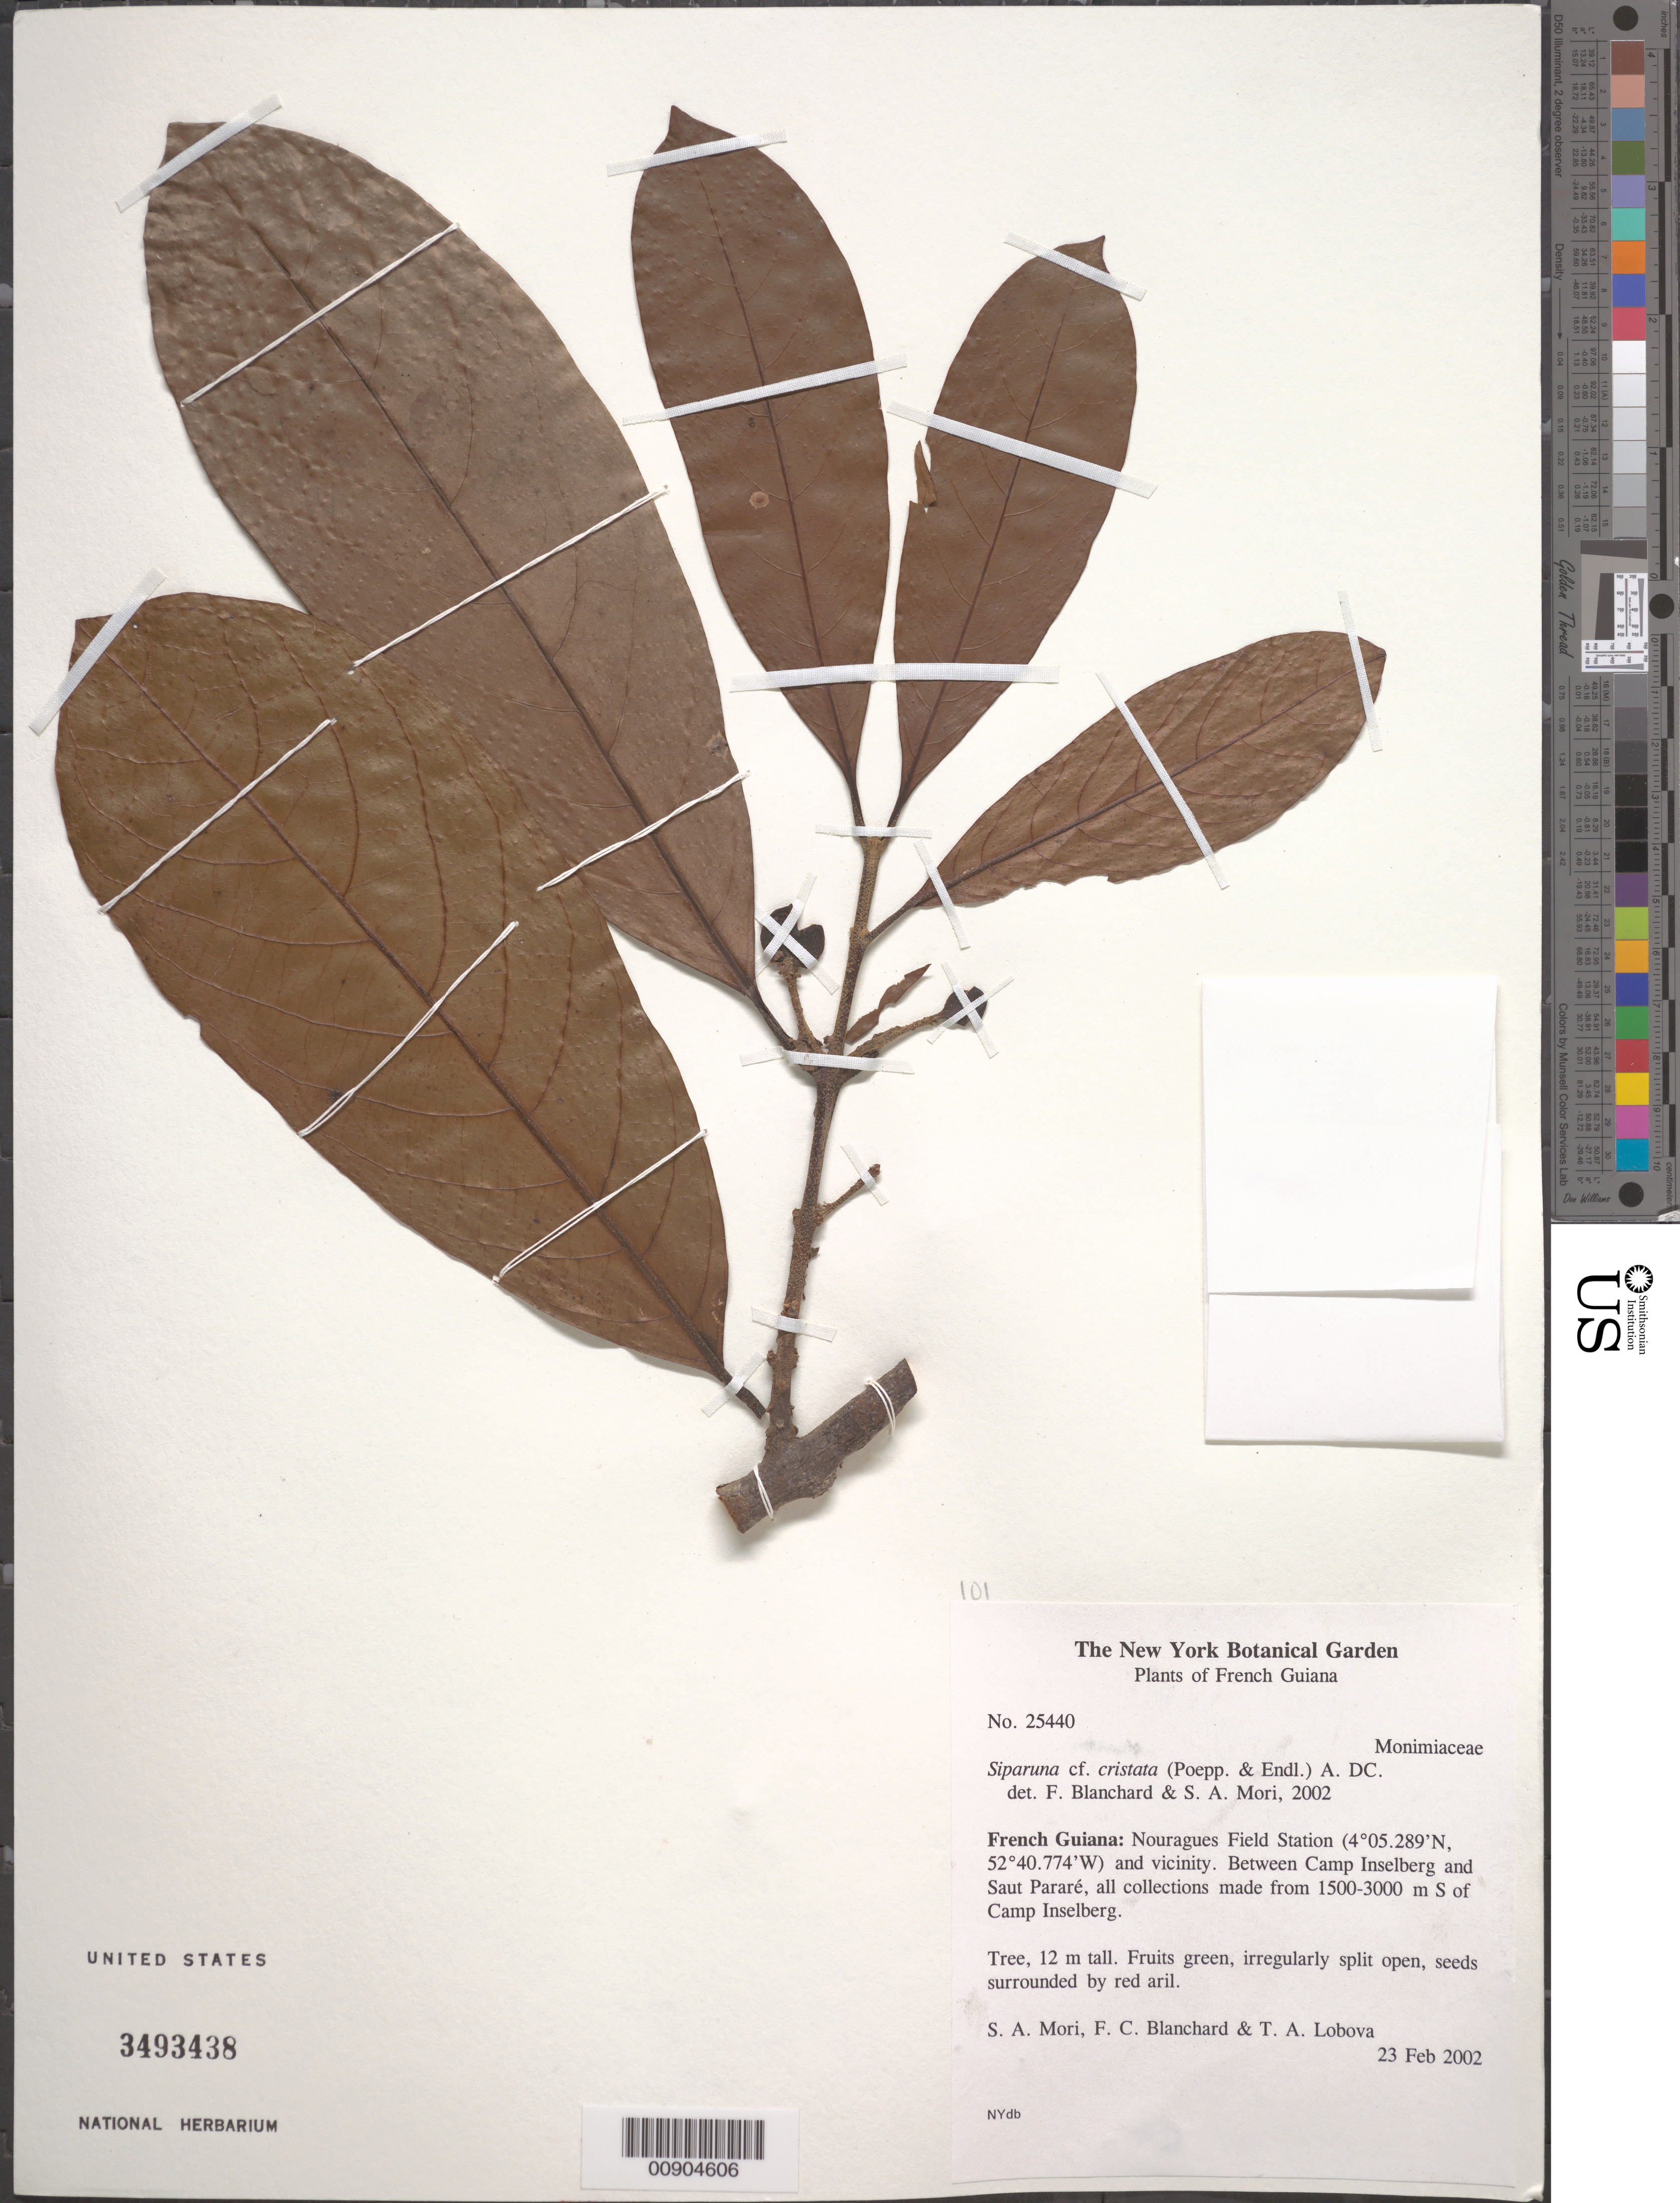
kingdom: Plantae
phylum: Tracheophyta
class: Magnoliopsida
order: Laurales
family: Siparunaceae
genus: Siparuna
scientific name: Siparuna cristata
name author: (Poepp. & Endl.) A. DC.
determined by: Blanchard, F.; Mori, Scott A.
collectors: S. Mori, F. Blanchard & T. Lobova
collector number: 25440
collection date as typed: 23-Feb-02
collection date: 2002-02-23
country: French Guiana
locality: Nouragues Field Station, between Camp Inselberg and Saut Pararé, 1500-3000 m S of Camp Inselberg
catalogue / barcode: US 3493438